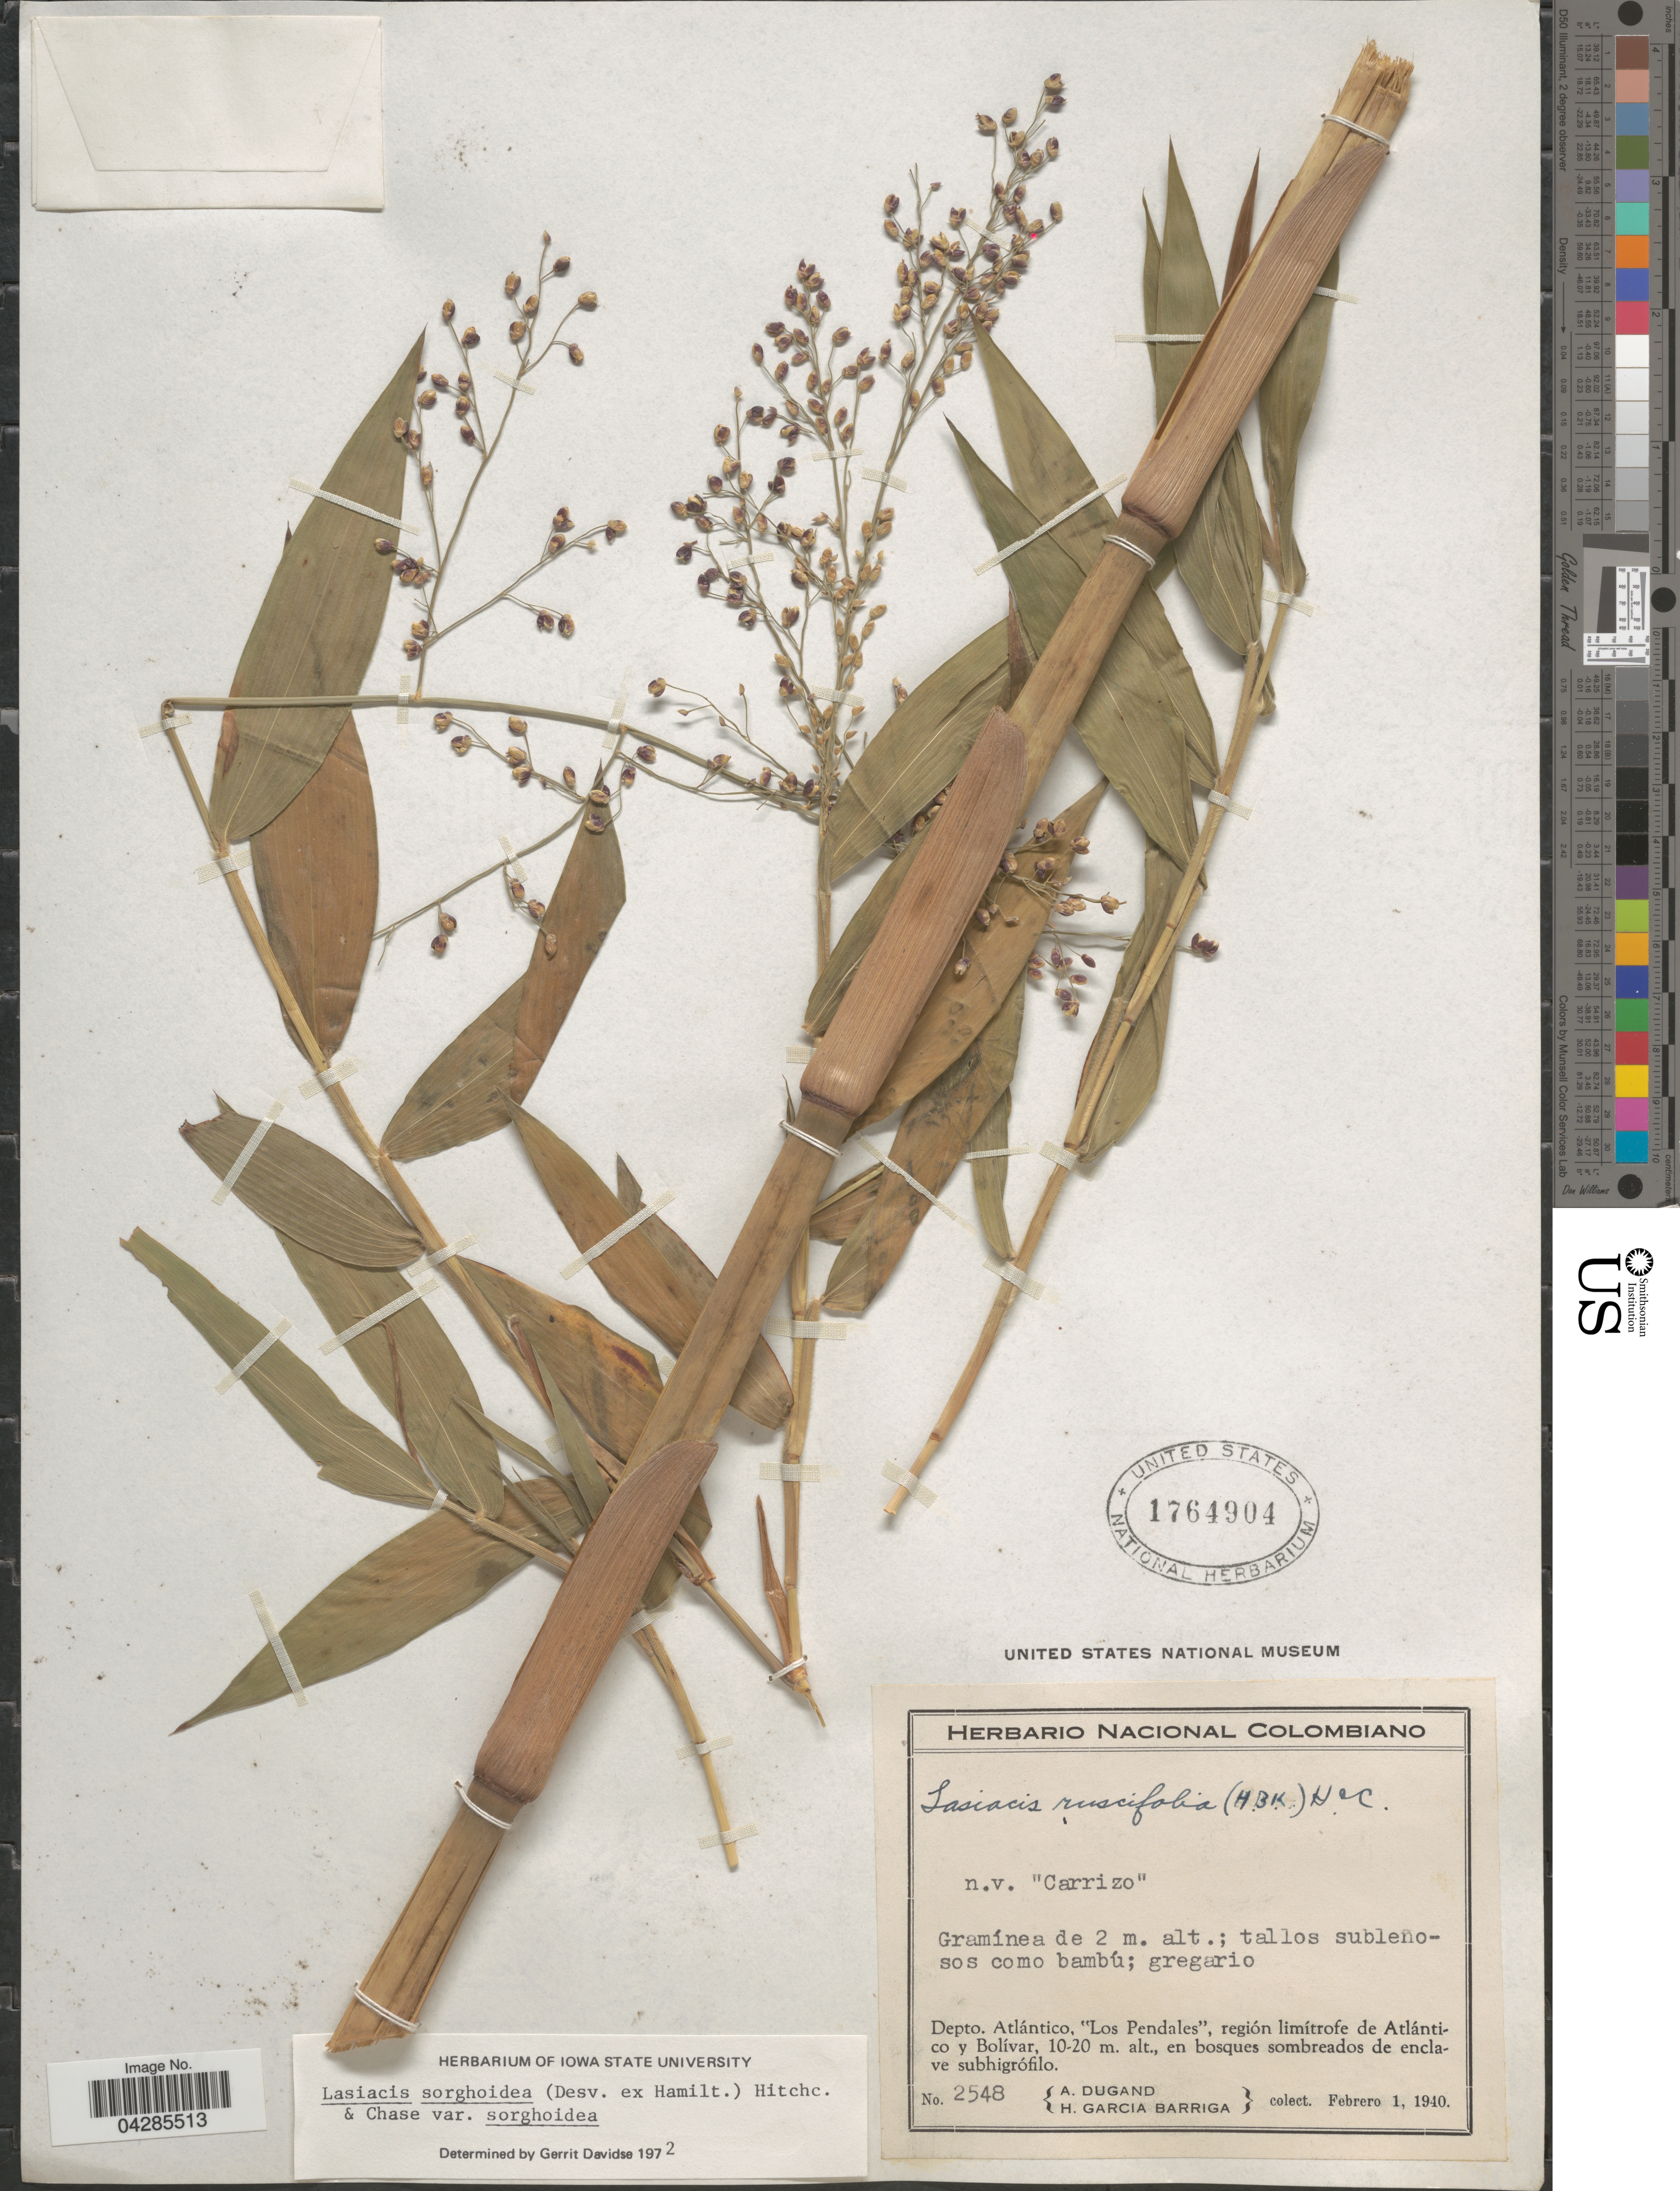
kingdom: Plantae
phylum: Tracheophyta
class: Liliopsida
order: Poales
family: Poaceae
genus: Lasiacis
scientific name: Lasiacis sorghoidea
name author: (Desv. ex Ham.) Hitchc. & Chase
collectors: A. Dugand & H. García Barriga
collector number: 2548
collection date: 1940-02-01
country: Colombia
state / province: Atlántico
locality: Depto. Atlántico, "Los Pendales", región limítrofe de Atlántico y Bolívar.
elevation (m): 10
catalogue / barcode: US 1764904